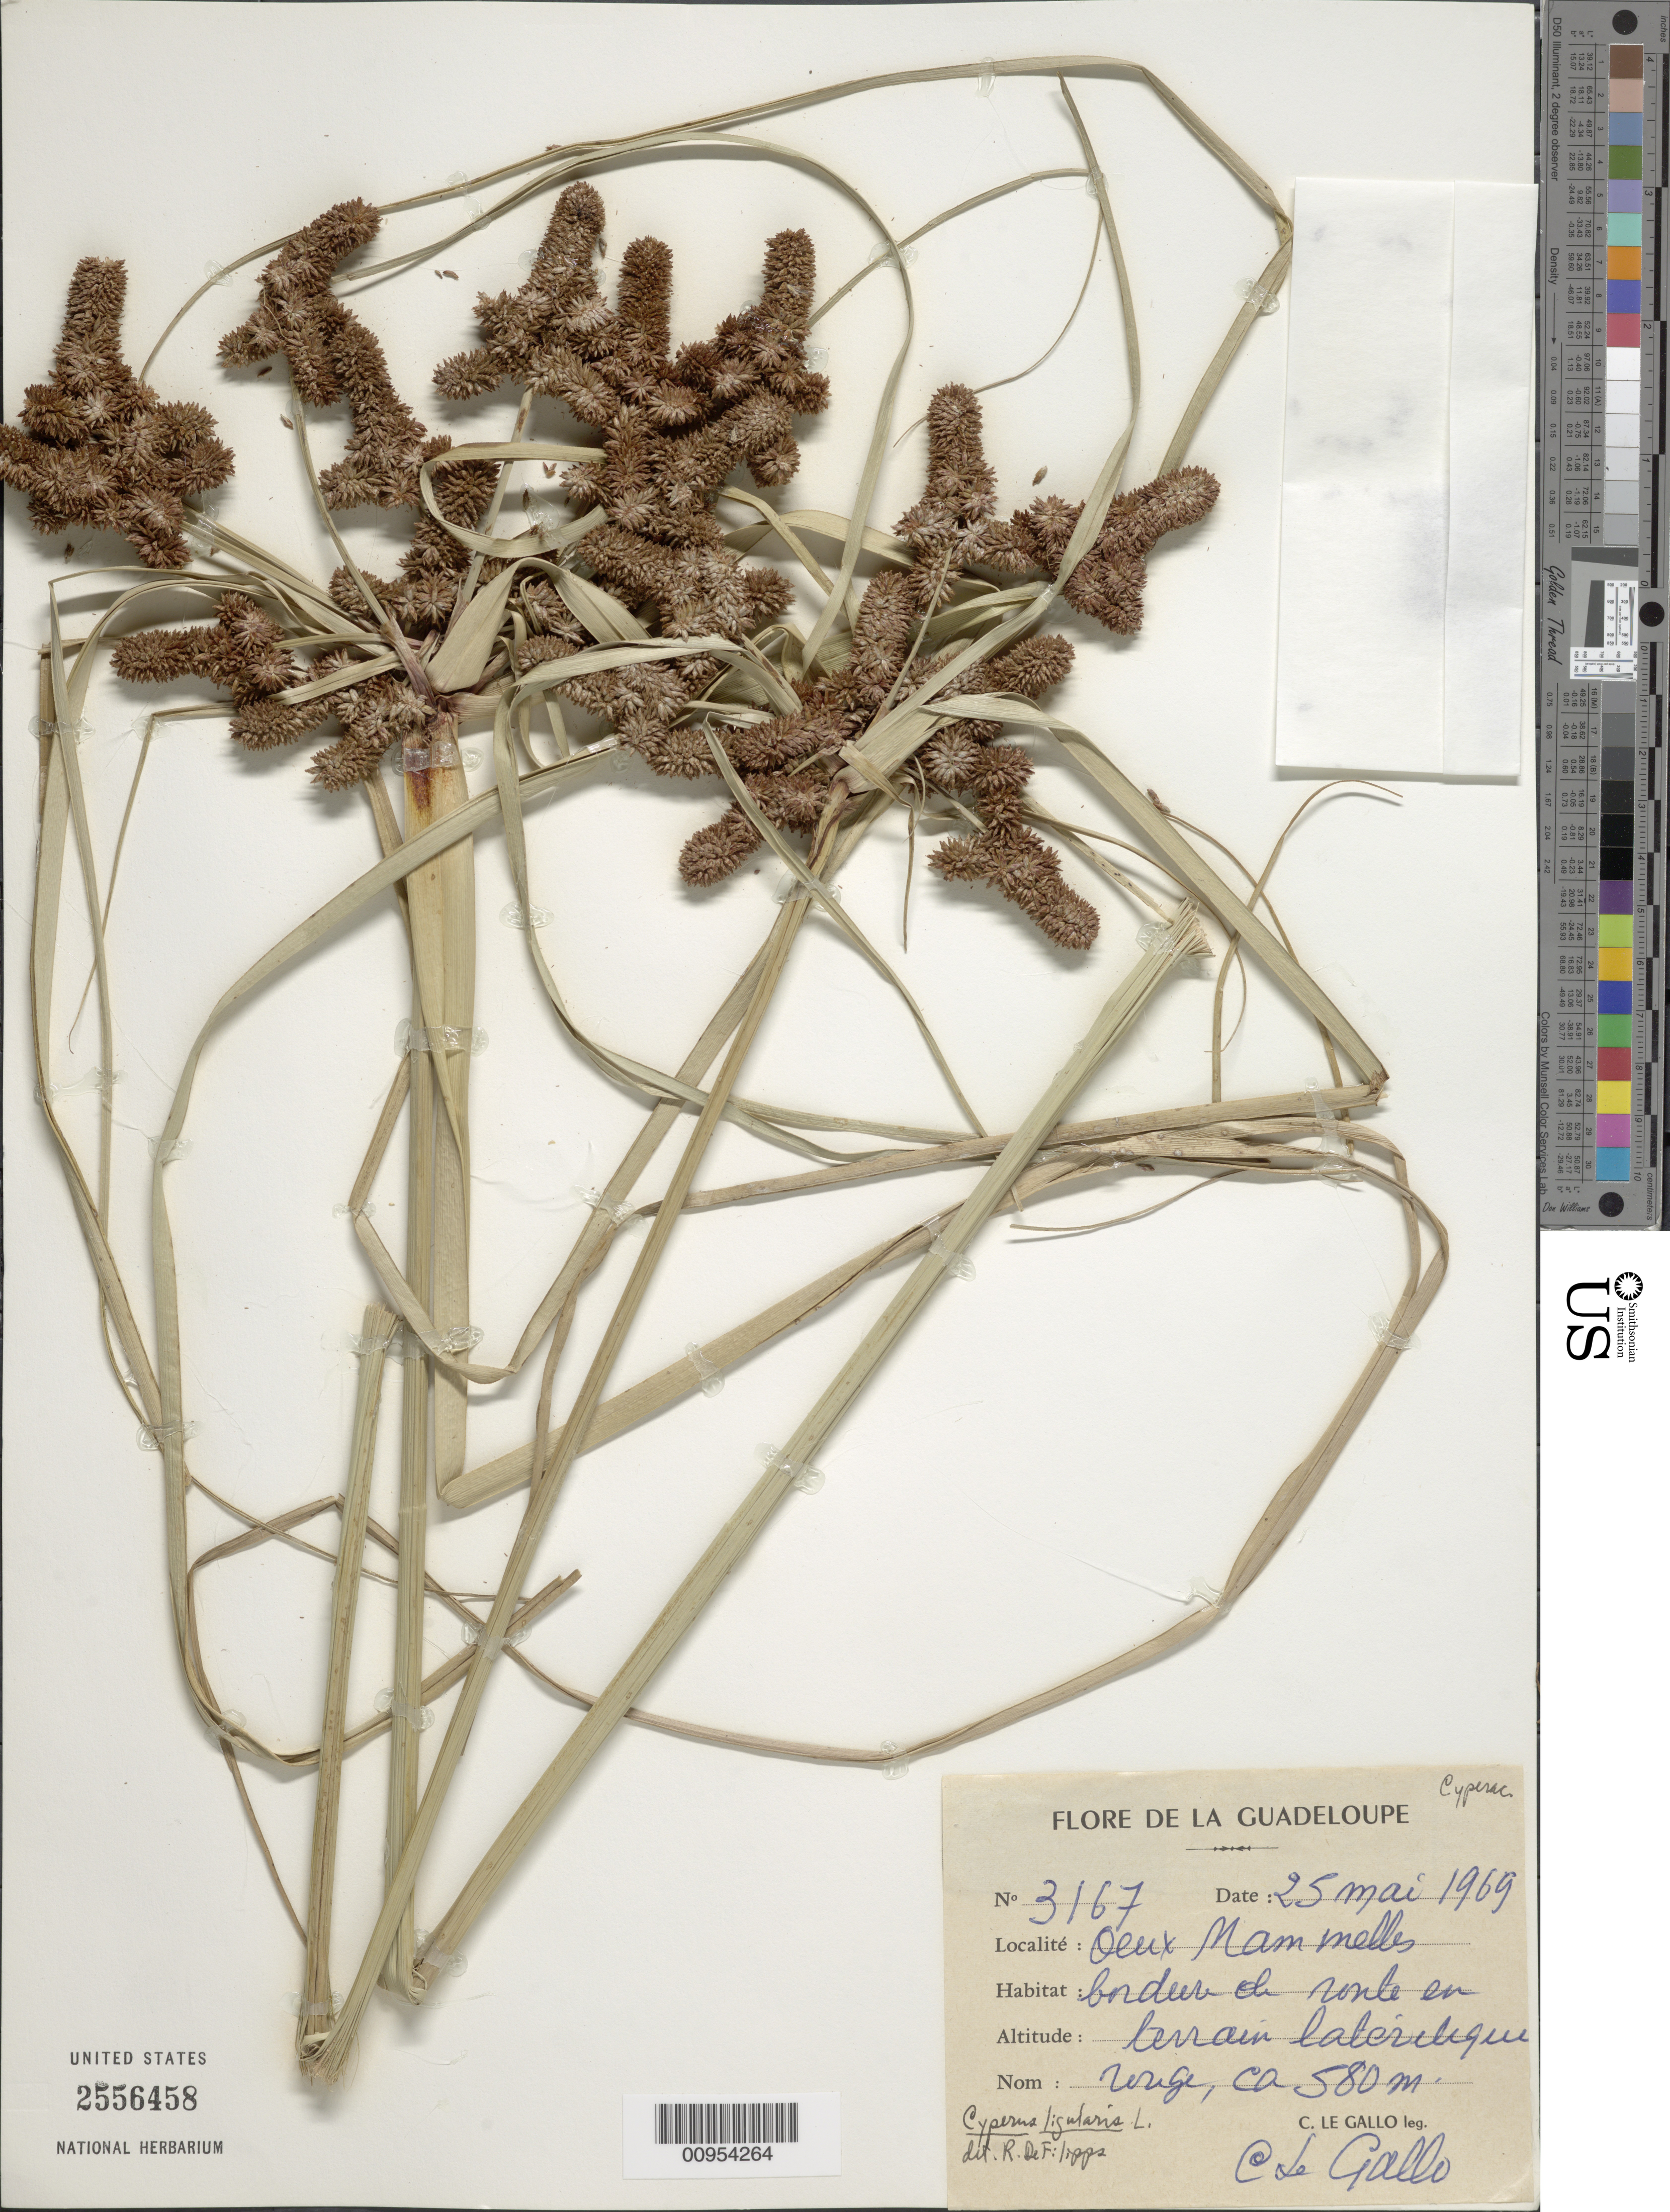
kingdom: Plantae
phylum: Tracheophyta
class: Liliopsida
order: Poales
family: Cyperaceae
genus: Cyperus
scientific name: Cyperus ligularis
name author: L.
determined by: DeFilipps, R. A.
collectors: C. Le Gallo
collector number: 3167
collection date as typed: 25 May 1969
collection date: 1969-05-25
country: Guadeloupe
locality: "oeux mammelles bordere de route"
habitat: En terrain laterilique rouge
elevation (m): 580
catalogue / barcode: US 2556458